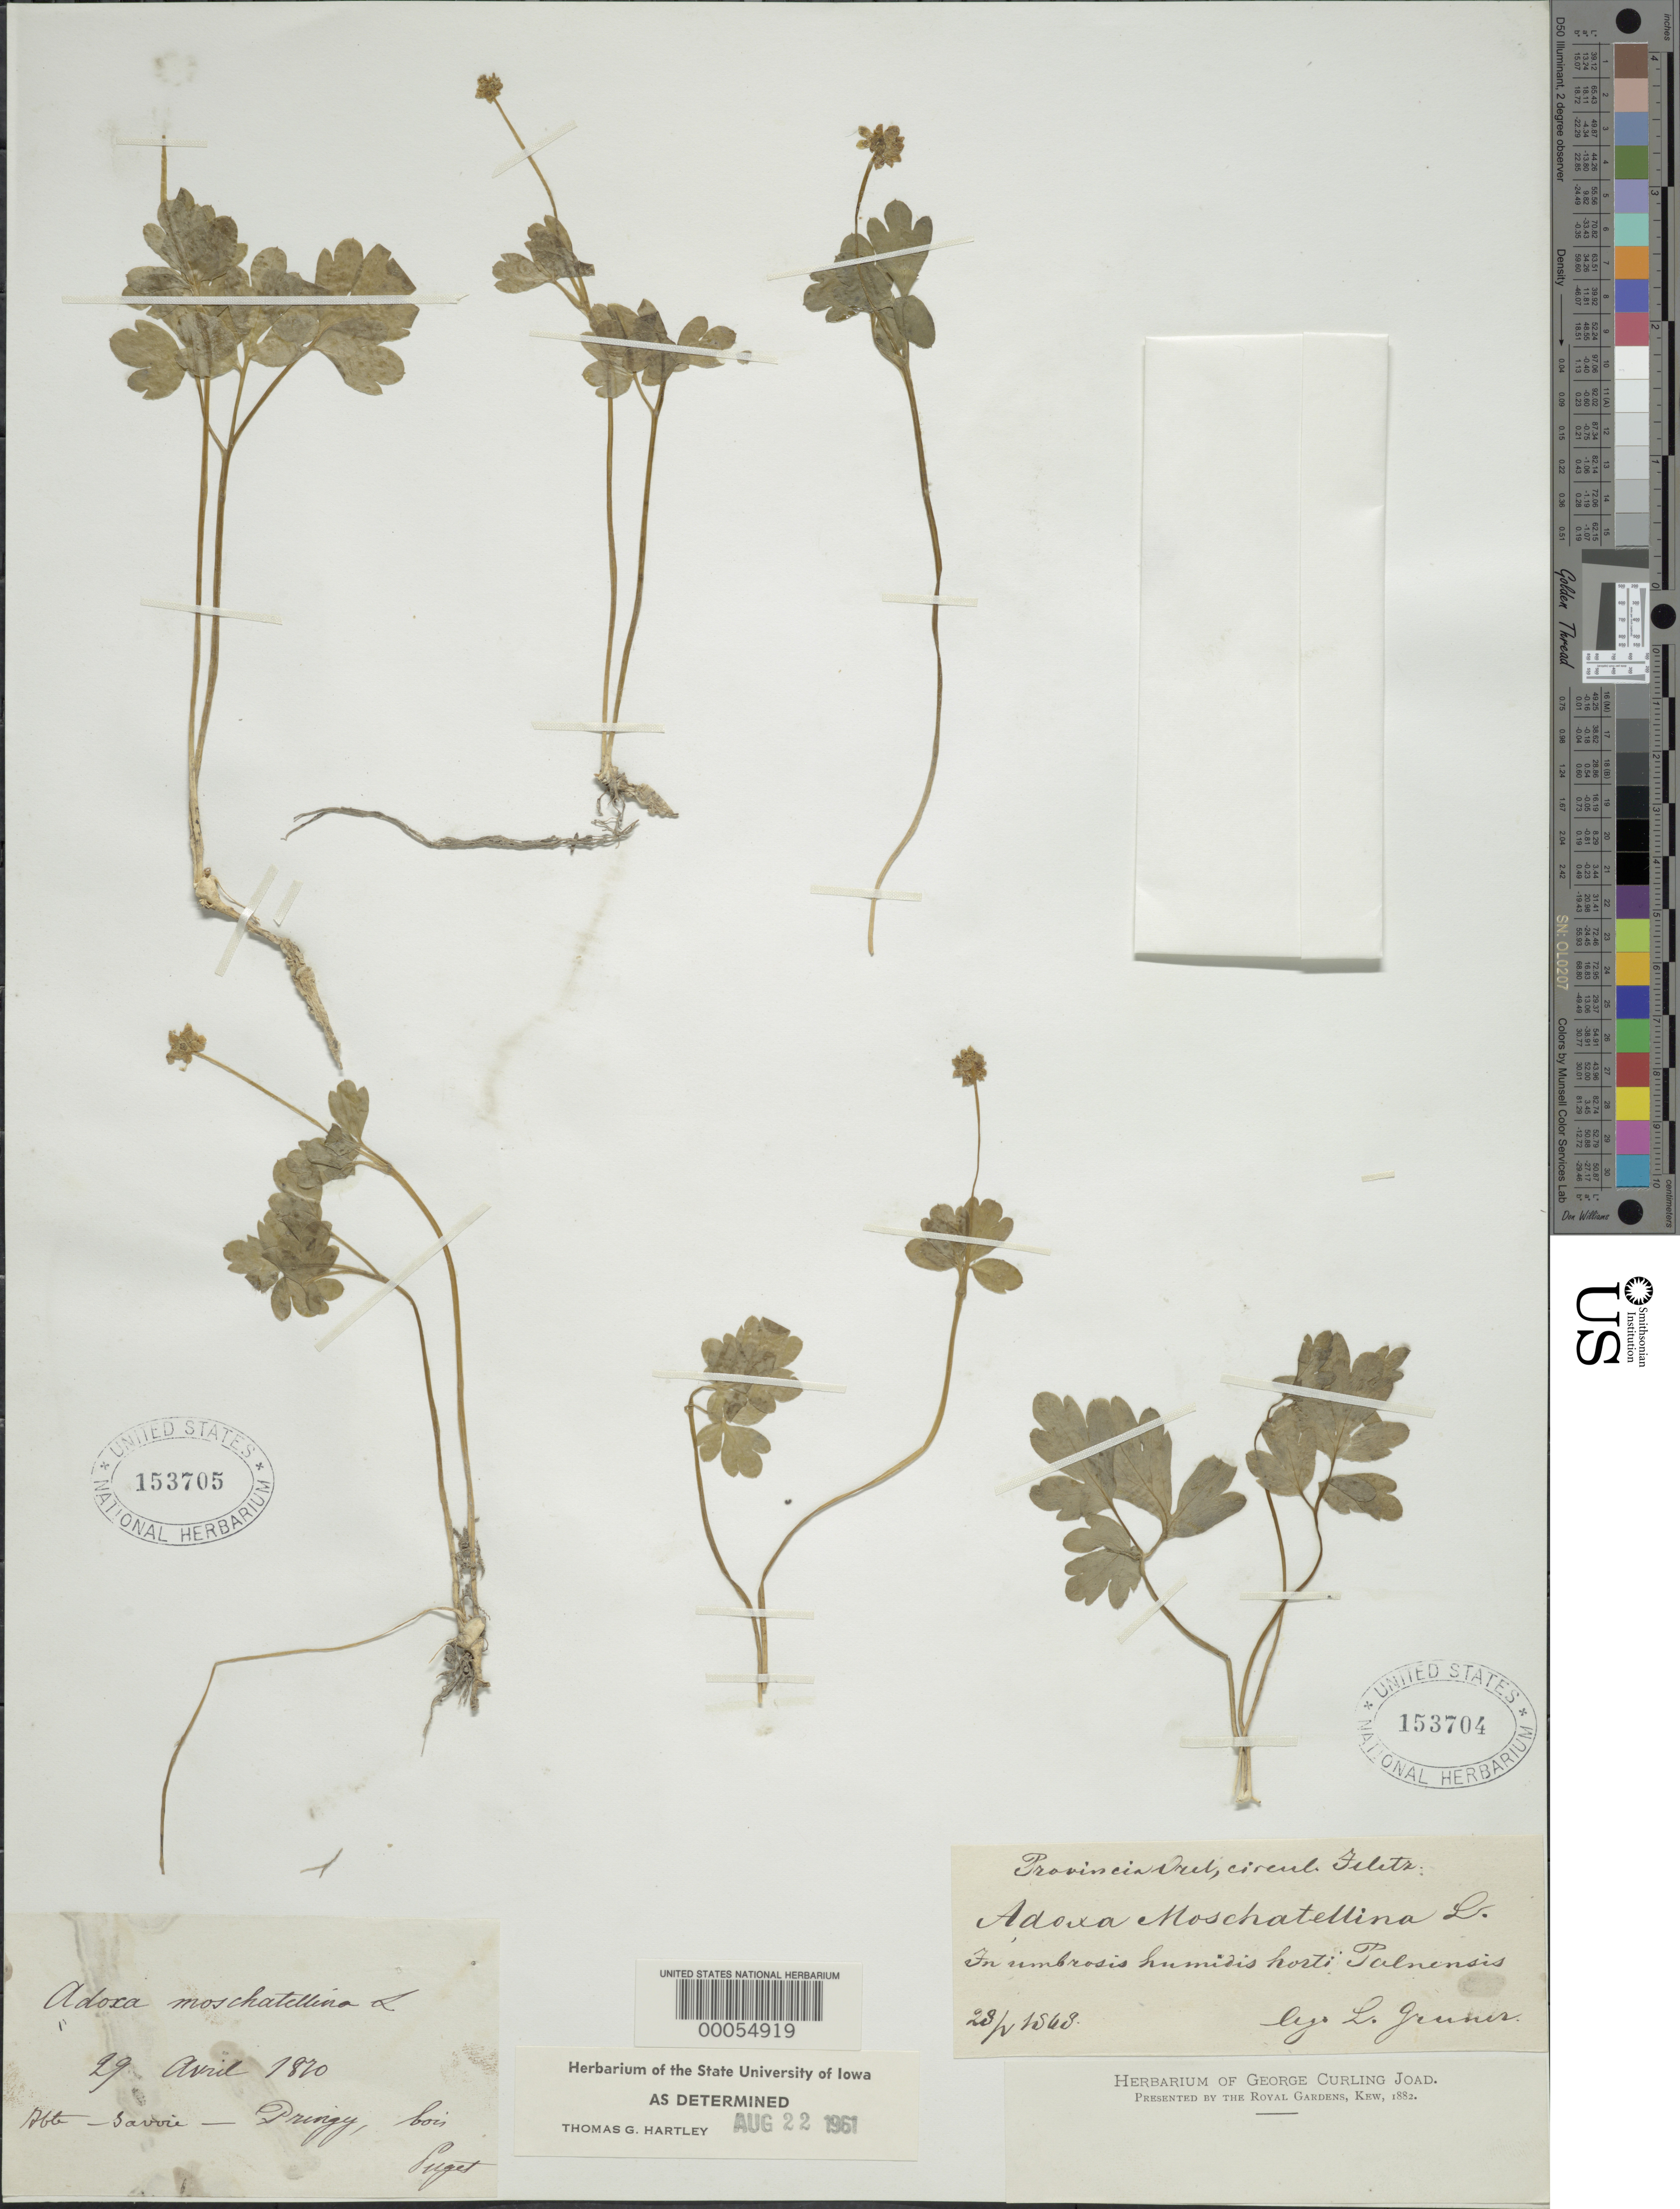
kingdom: Plantae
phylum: Tracheophyta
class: Magnoliopsida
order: Dipsacales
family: Viburnaceae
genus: Adoxa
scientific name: Adoxa moschatellina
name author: L.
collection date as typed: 29 Apr 1870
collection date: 1870-04-29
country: France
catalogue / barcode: US 153704